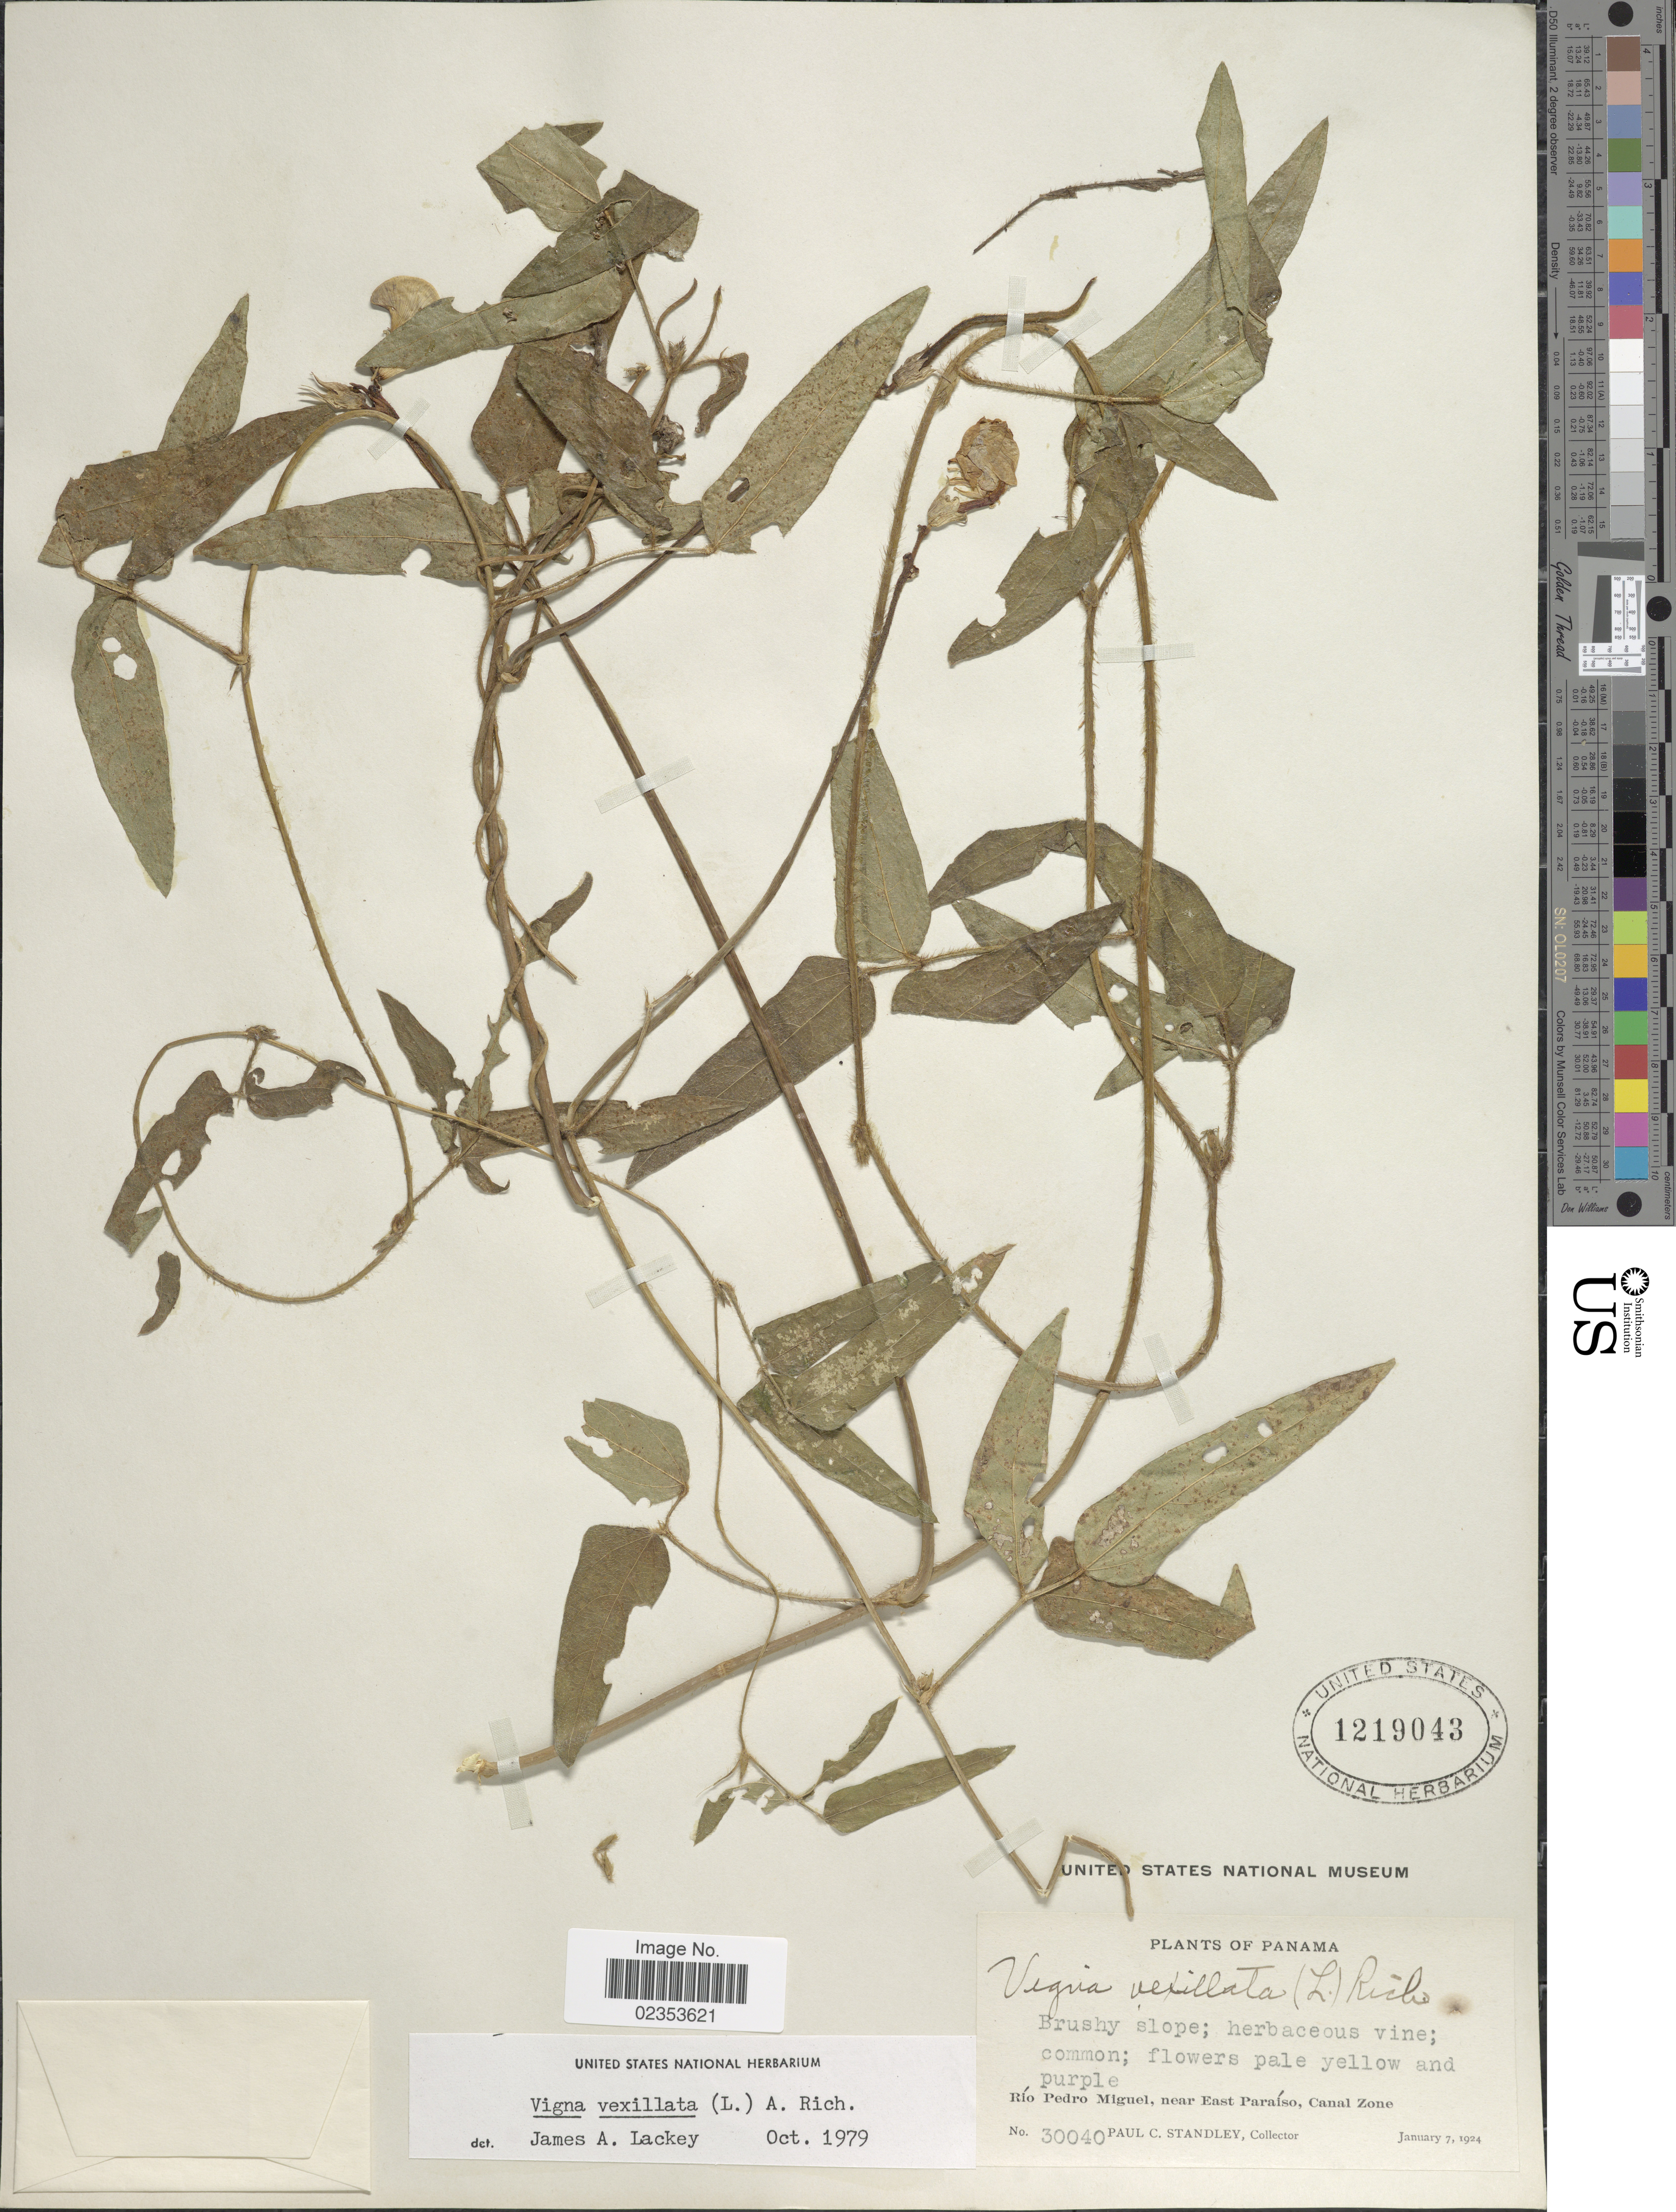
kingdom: Plantae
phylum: Tracheophyta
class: Magnoliopsida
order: Fabales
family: Fabaceae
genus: Vigna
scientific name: Vigna vexillata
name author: (L.) A. Rich.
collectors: P. C. Standley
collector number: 30040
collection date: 1924-01-07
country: Panama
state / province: Colón / Panamá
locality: Rio Pedro Miguel, near East Paraiso, Canal Zone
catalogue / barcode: US 1219043